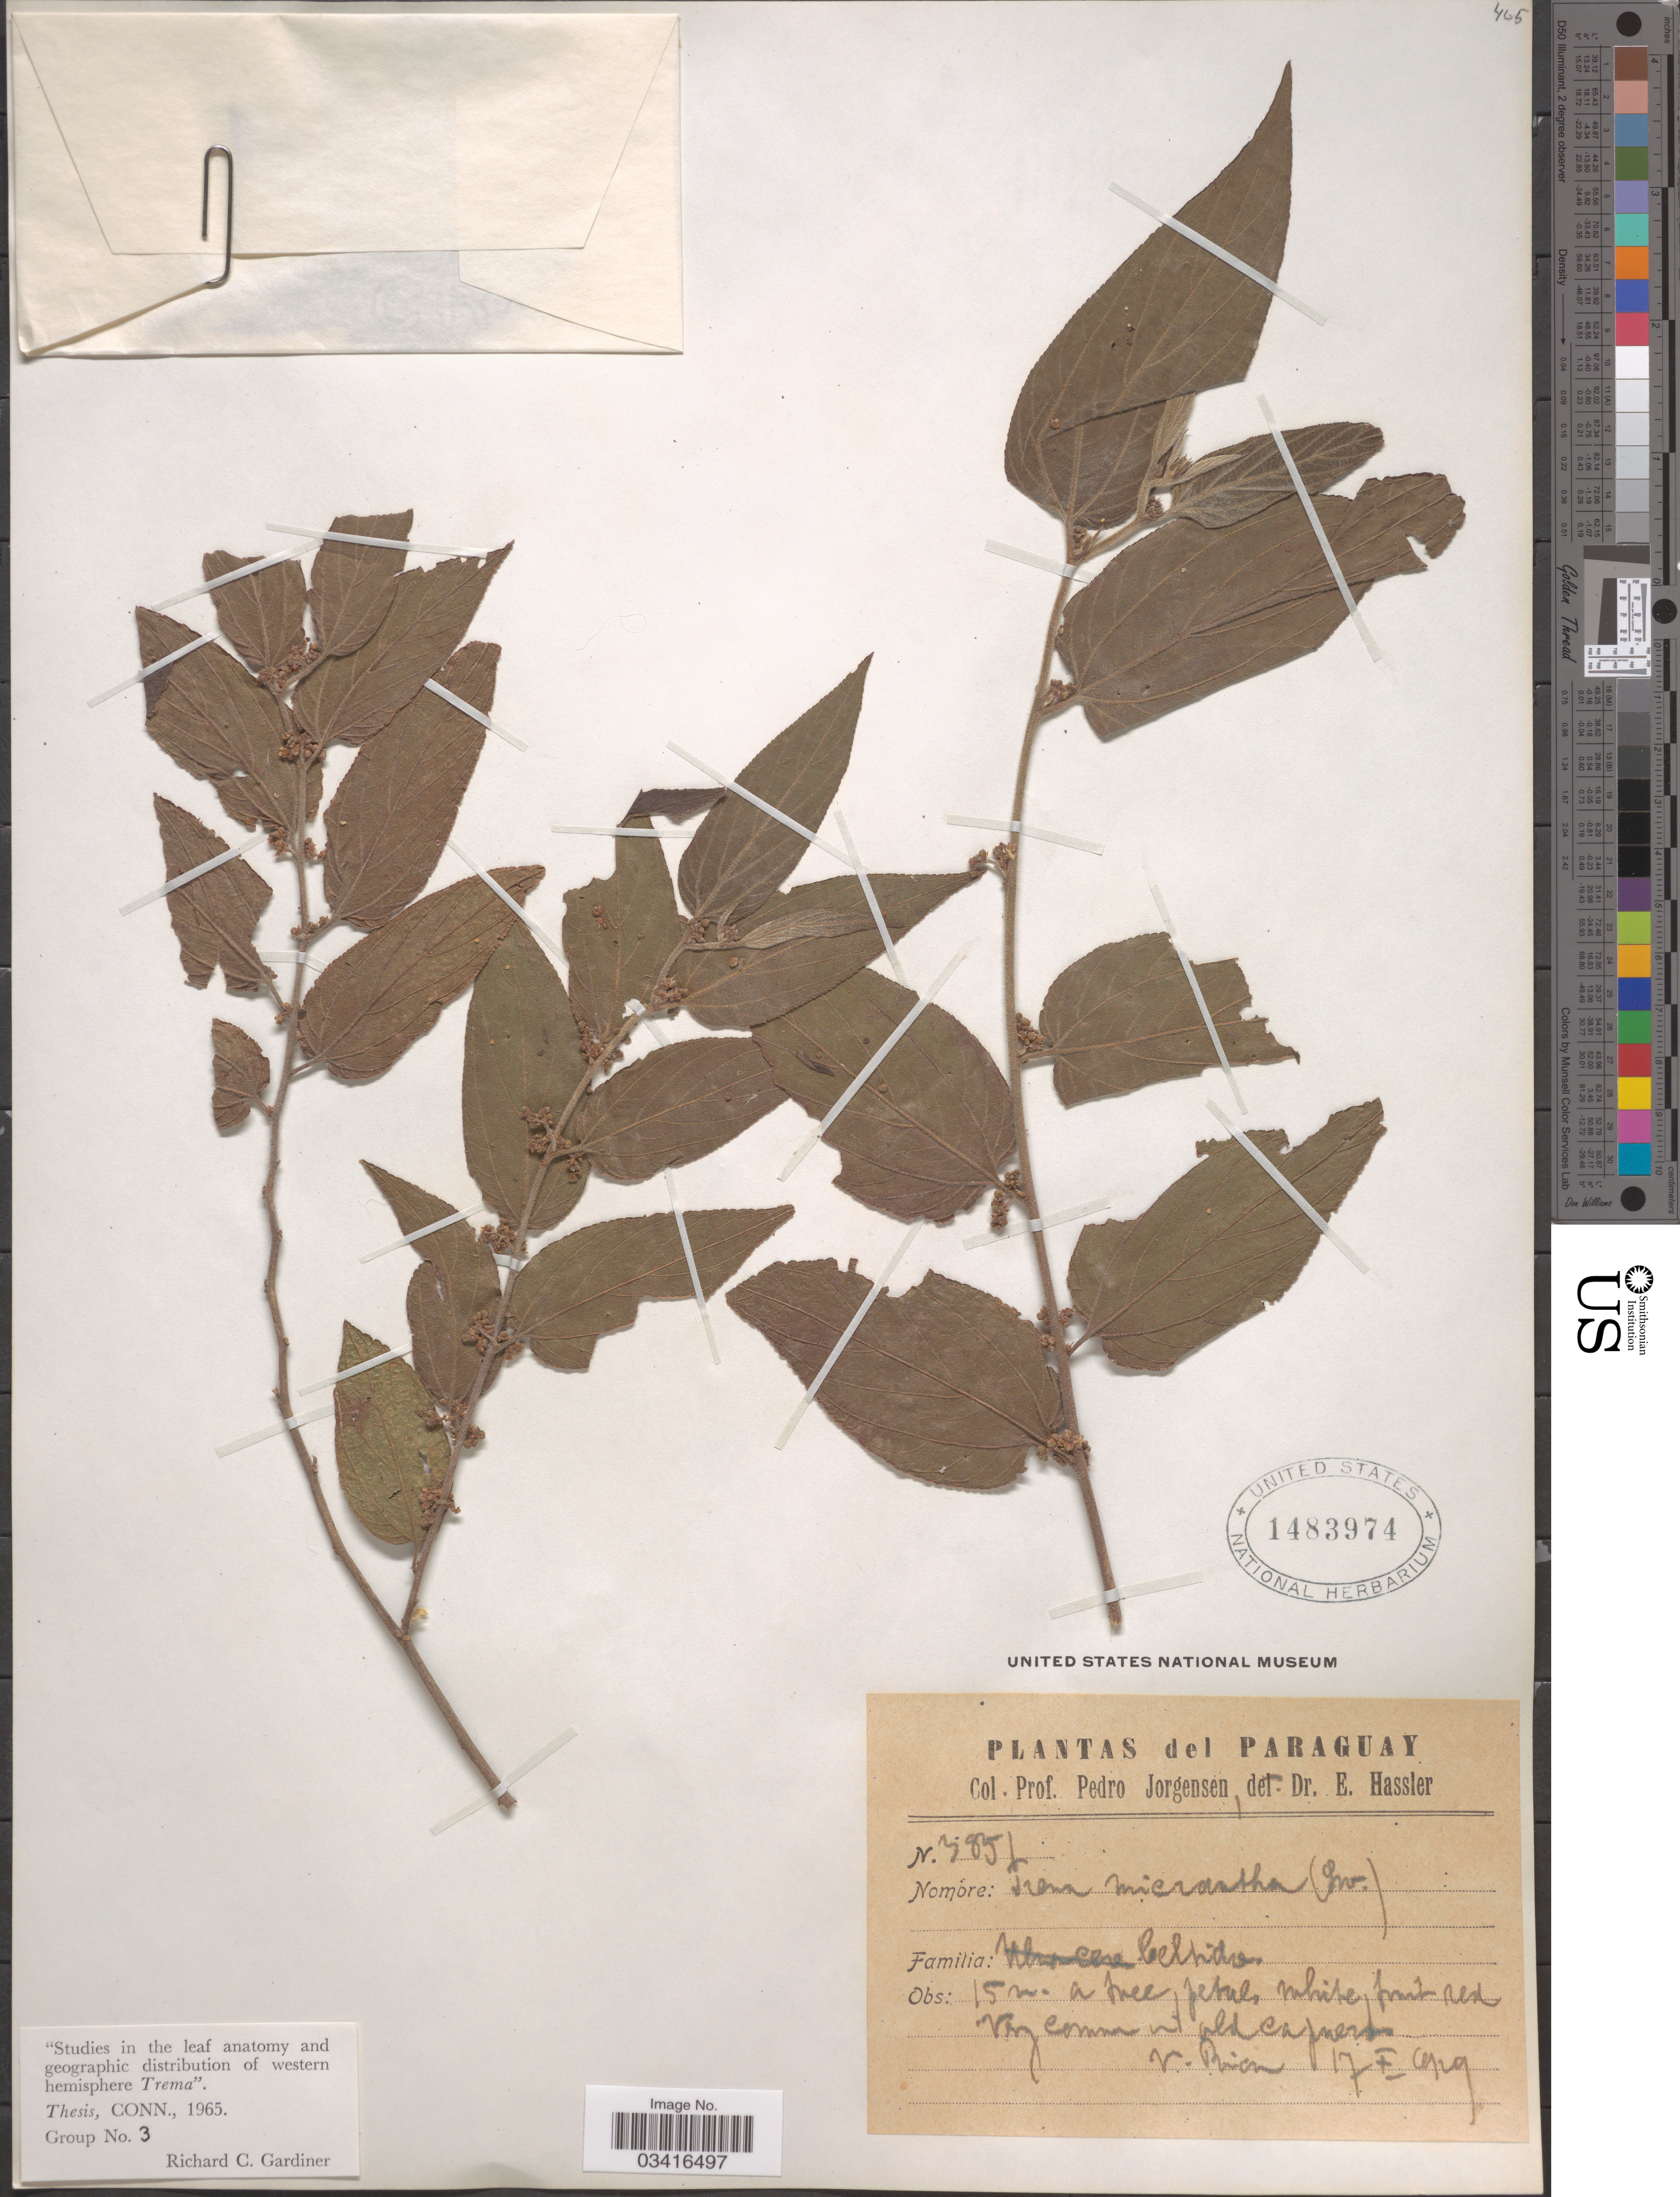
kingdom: Plantae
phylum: Tracheophyta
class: Magnoliopsida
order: Rosales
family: Cannabaceae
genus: Trema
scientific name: Trema micranthum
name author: (L.) Blume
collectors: P. Jörgensen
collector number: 3851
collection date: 1929-01-17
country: Paraguay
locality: V. Rica.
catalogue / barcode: US 1483974